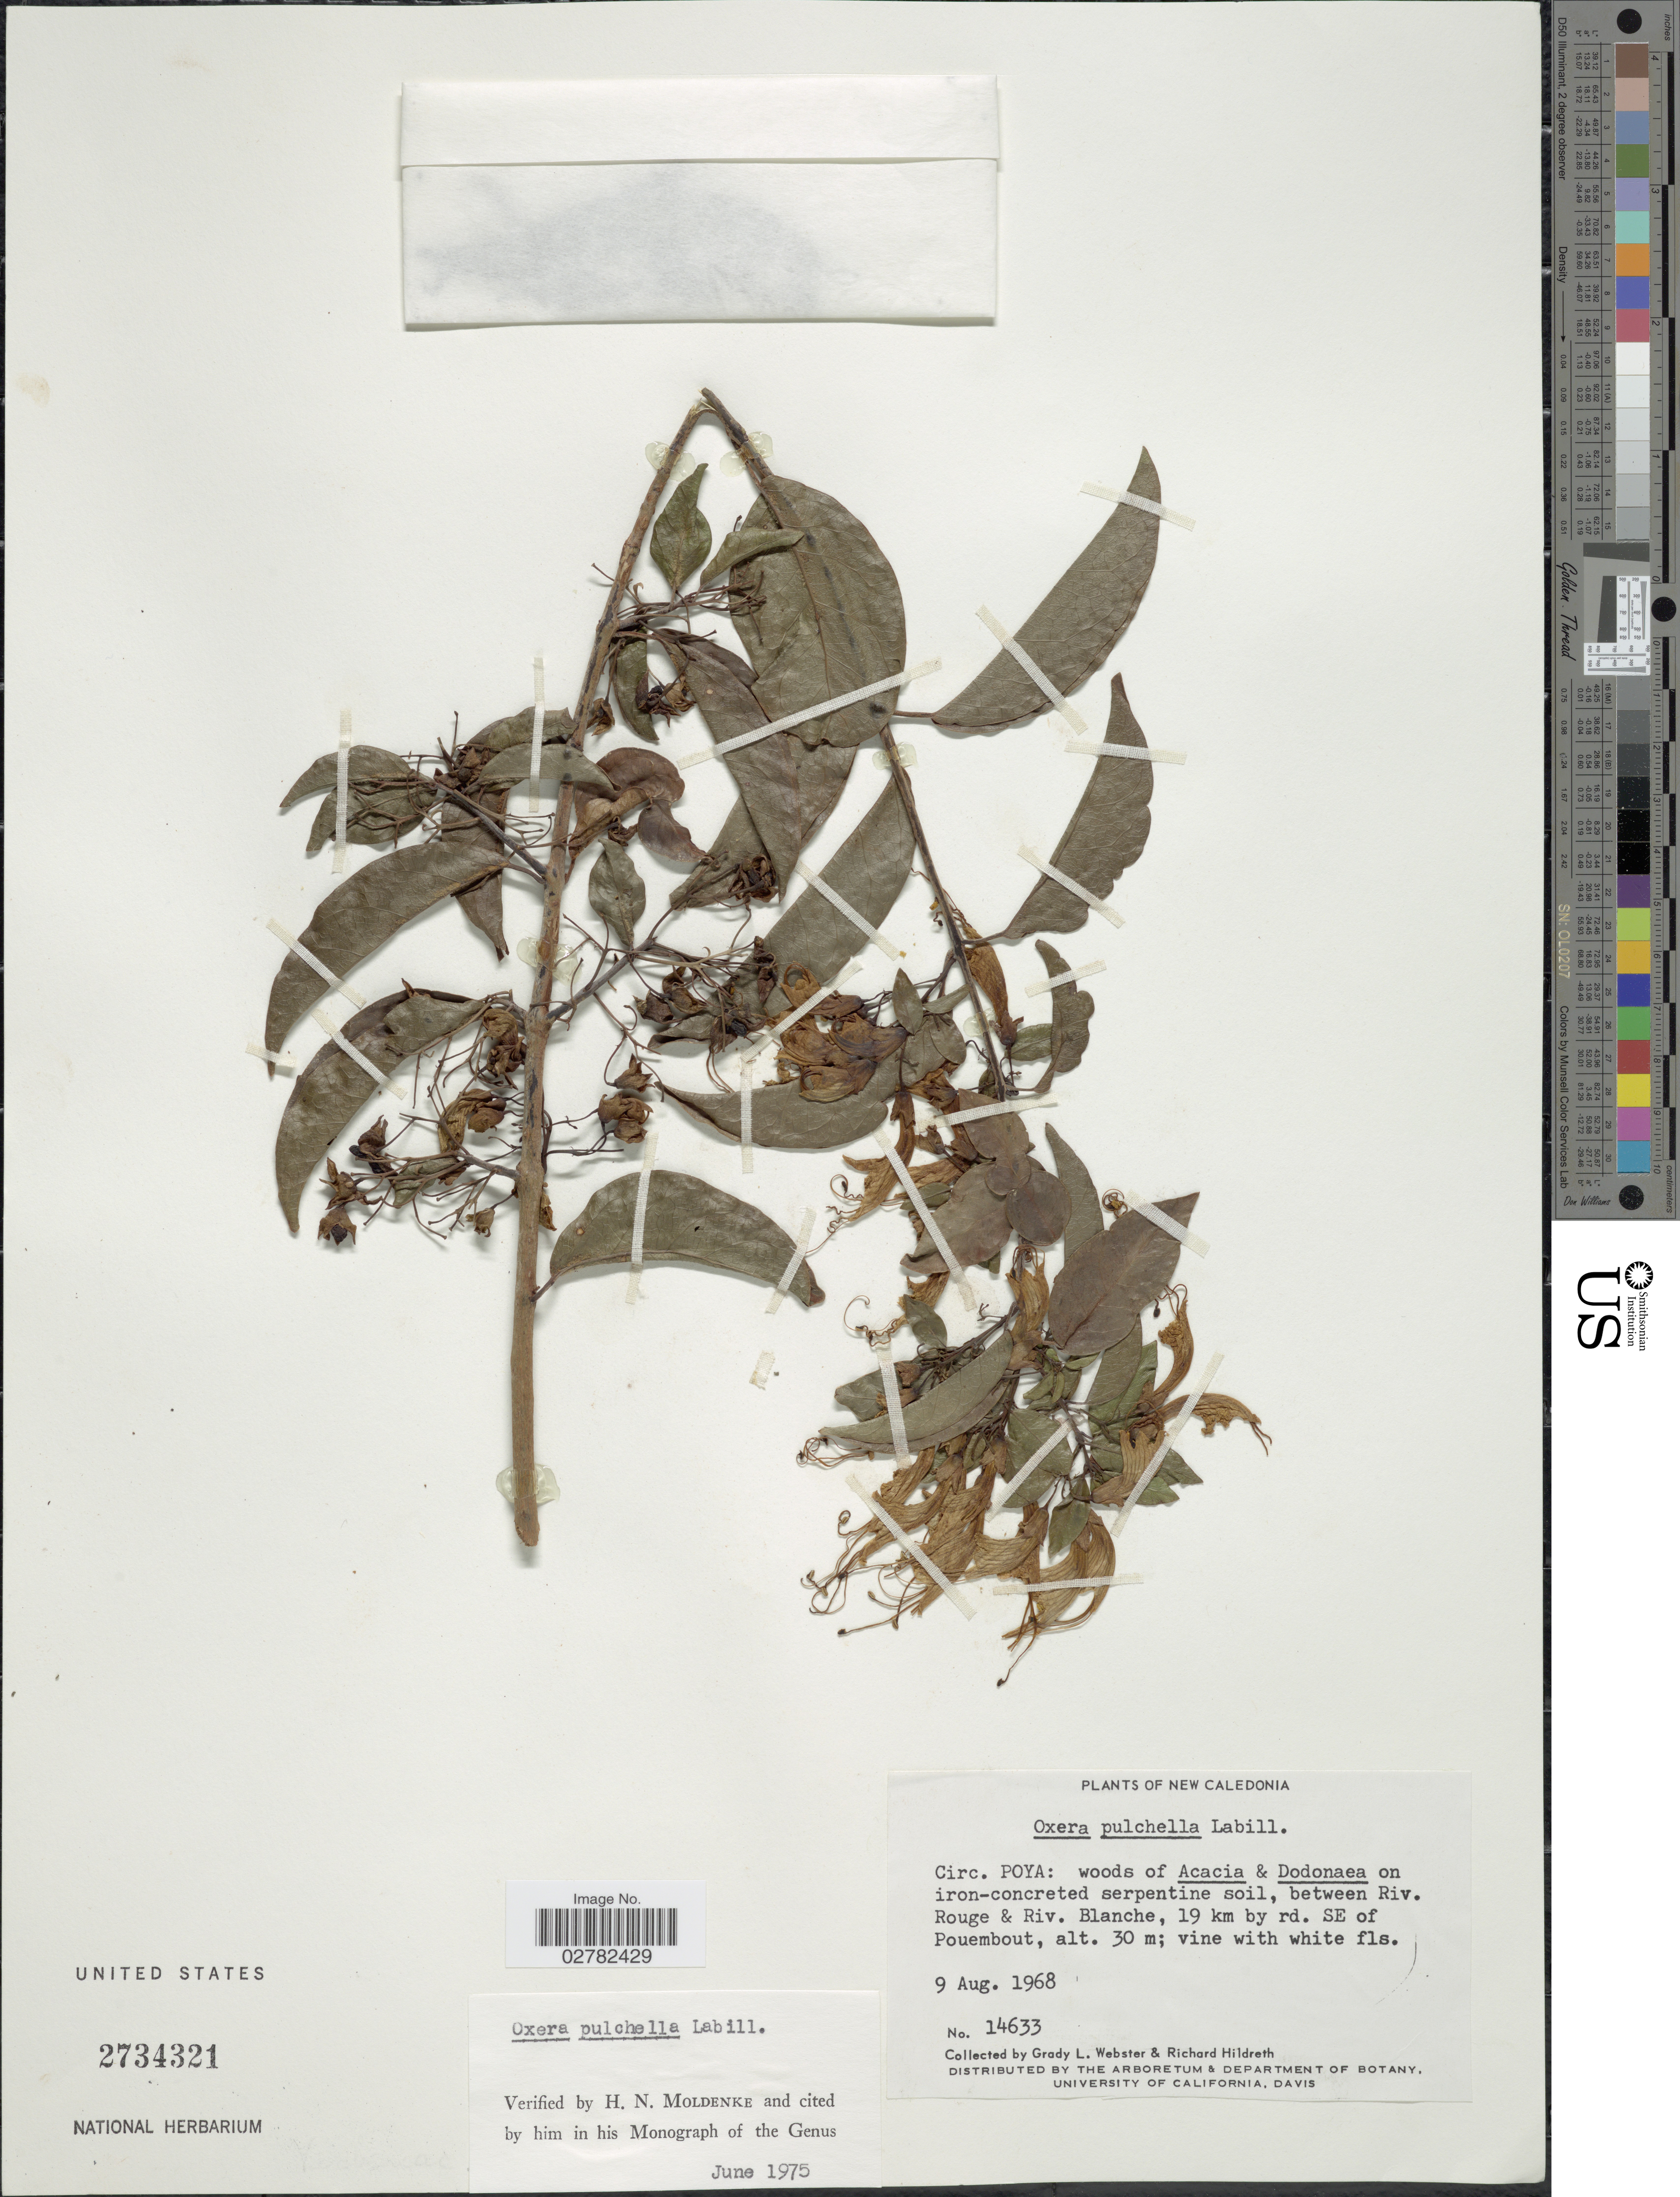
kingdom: Plantae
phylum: Tracheophyta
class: Magnoliopsida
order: Lamiales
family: Lamiaceae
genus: Oxera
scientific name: Oxera pulchella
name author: Labill.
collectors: G. L. Webster & R. Hildreth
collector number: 14633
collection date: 1968-08-09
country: New Caledonia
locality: Circ. Poya: between Riv. Rouge & Riv. Blanche, 19 km by rd. SE of Pouembout.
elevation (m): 30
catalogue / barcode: US 2734321